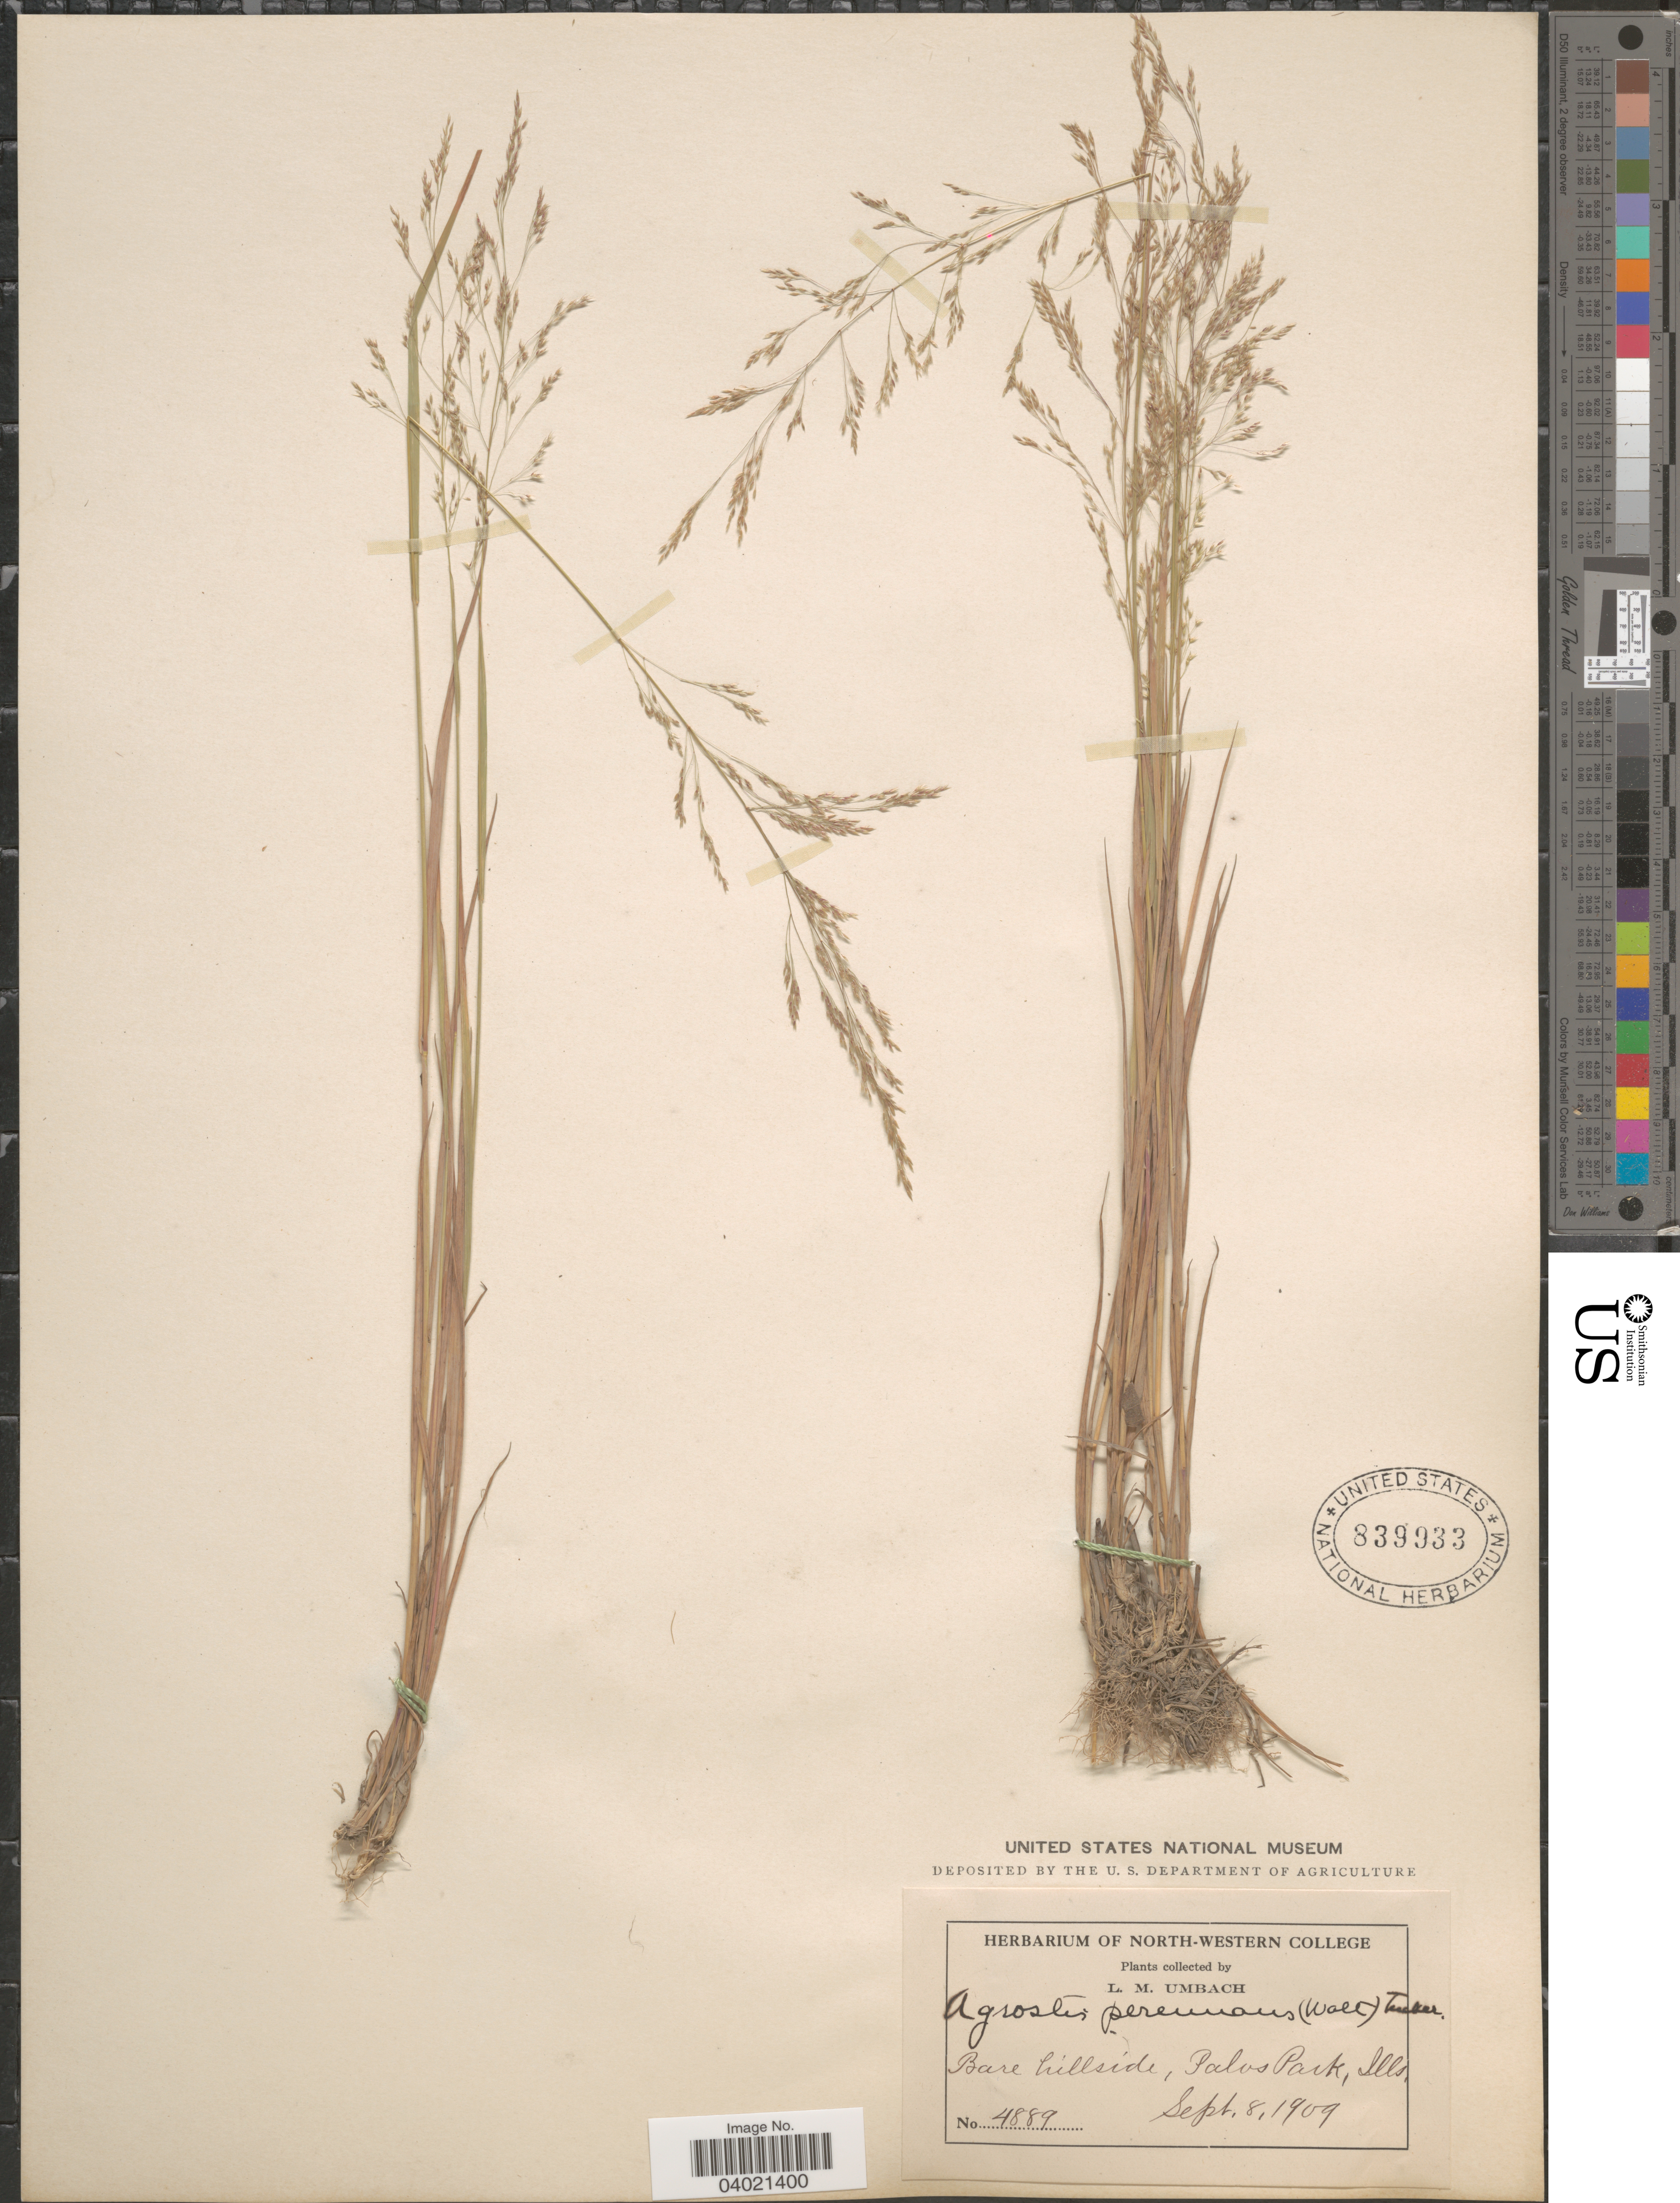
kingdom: Plantae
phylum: Tracheophyta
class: Liliopsida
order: Poales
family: Poaceae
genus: Agrostis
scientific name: Agrostis perennans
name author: (Walter) Tuck.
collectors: L. M. Umbach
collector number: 4889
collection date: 1909-09-08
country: United States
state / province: Illinois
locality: Bare hillside, Palos Park.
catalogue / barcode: US 839933